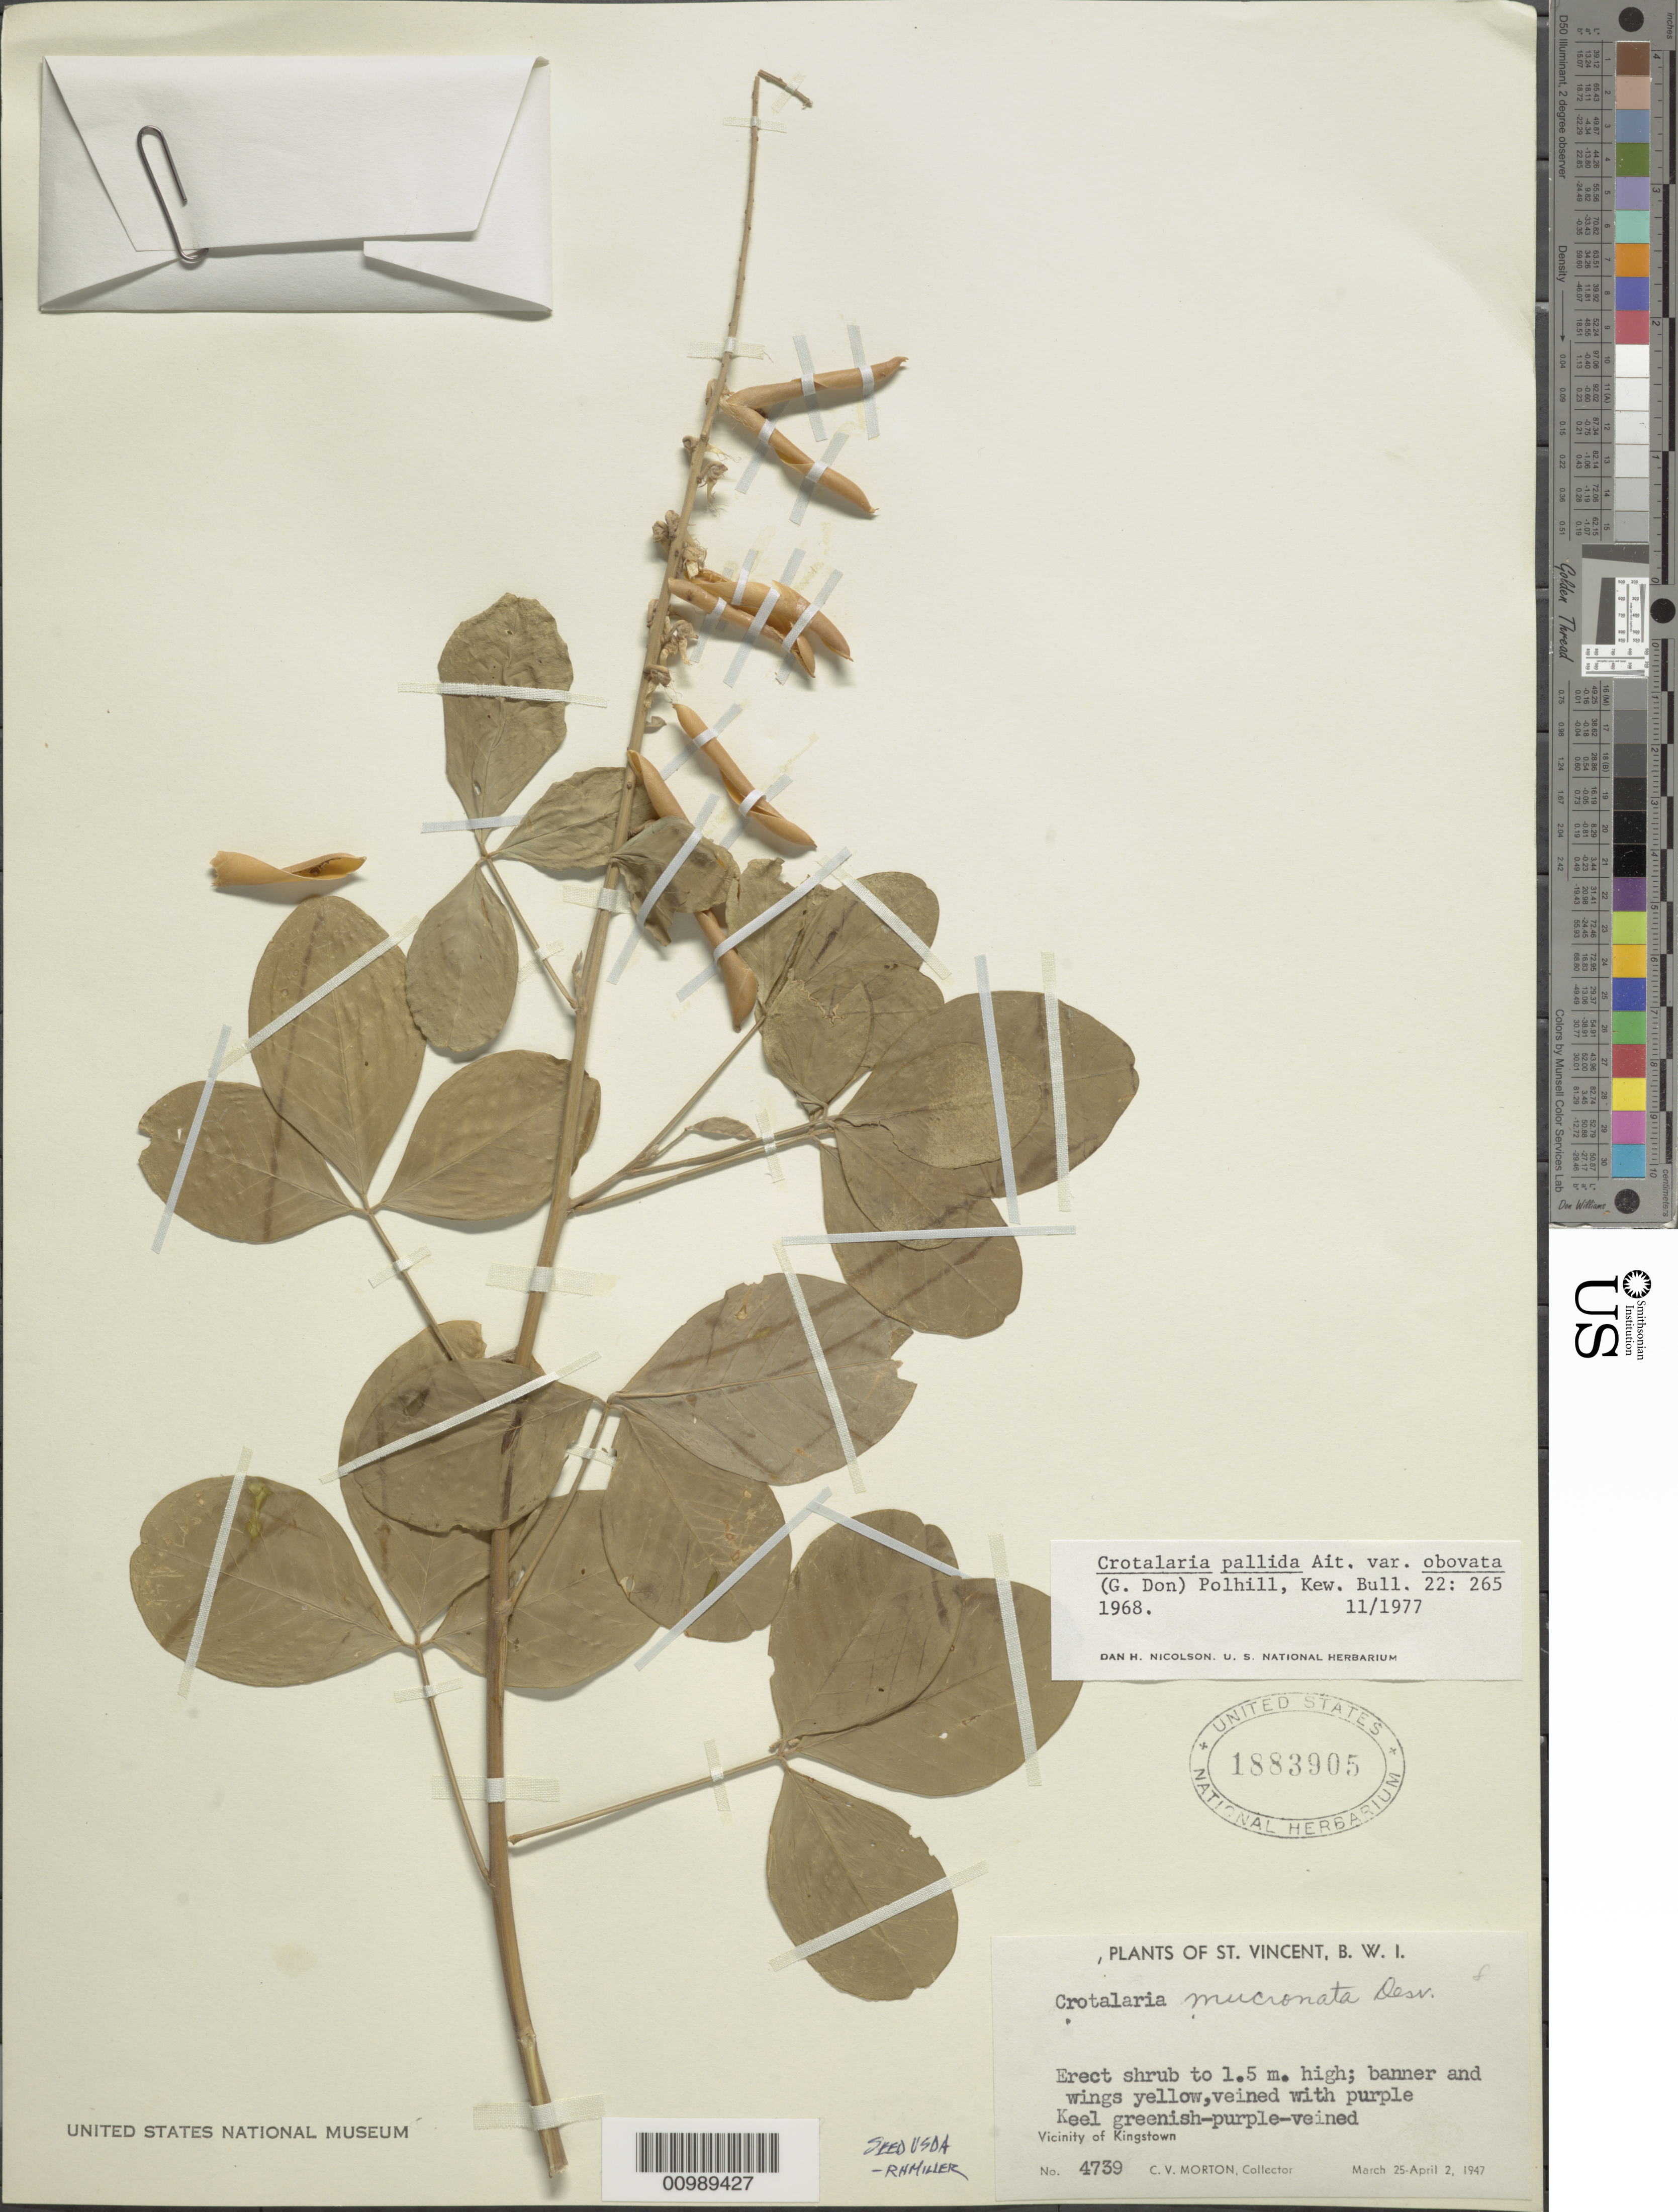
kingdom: Plantae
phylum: Tracheophyta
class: Magnoliopsida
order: Fabales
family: Fabaceae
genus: Crotalaria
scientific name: Crotalaria pallida var. obovata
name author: (G. Don) Polhill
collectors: C. V. Morton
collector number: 4739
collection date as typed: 25 Mar 1947 to 02 Apr 1947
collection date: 1947-03-25/1947-04-02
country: St. Vincent - Grenadines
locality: Kingstown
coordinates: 0 N, 0 E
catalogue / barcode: US 1883905